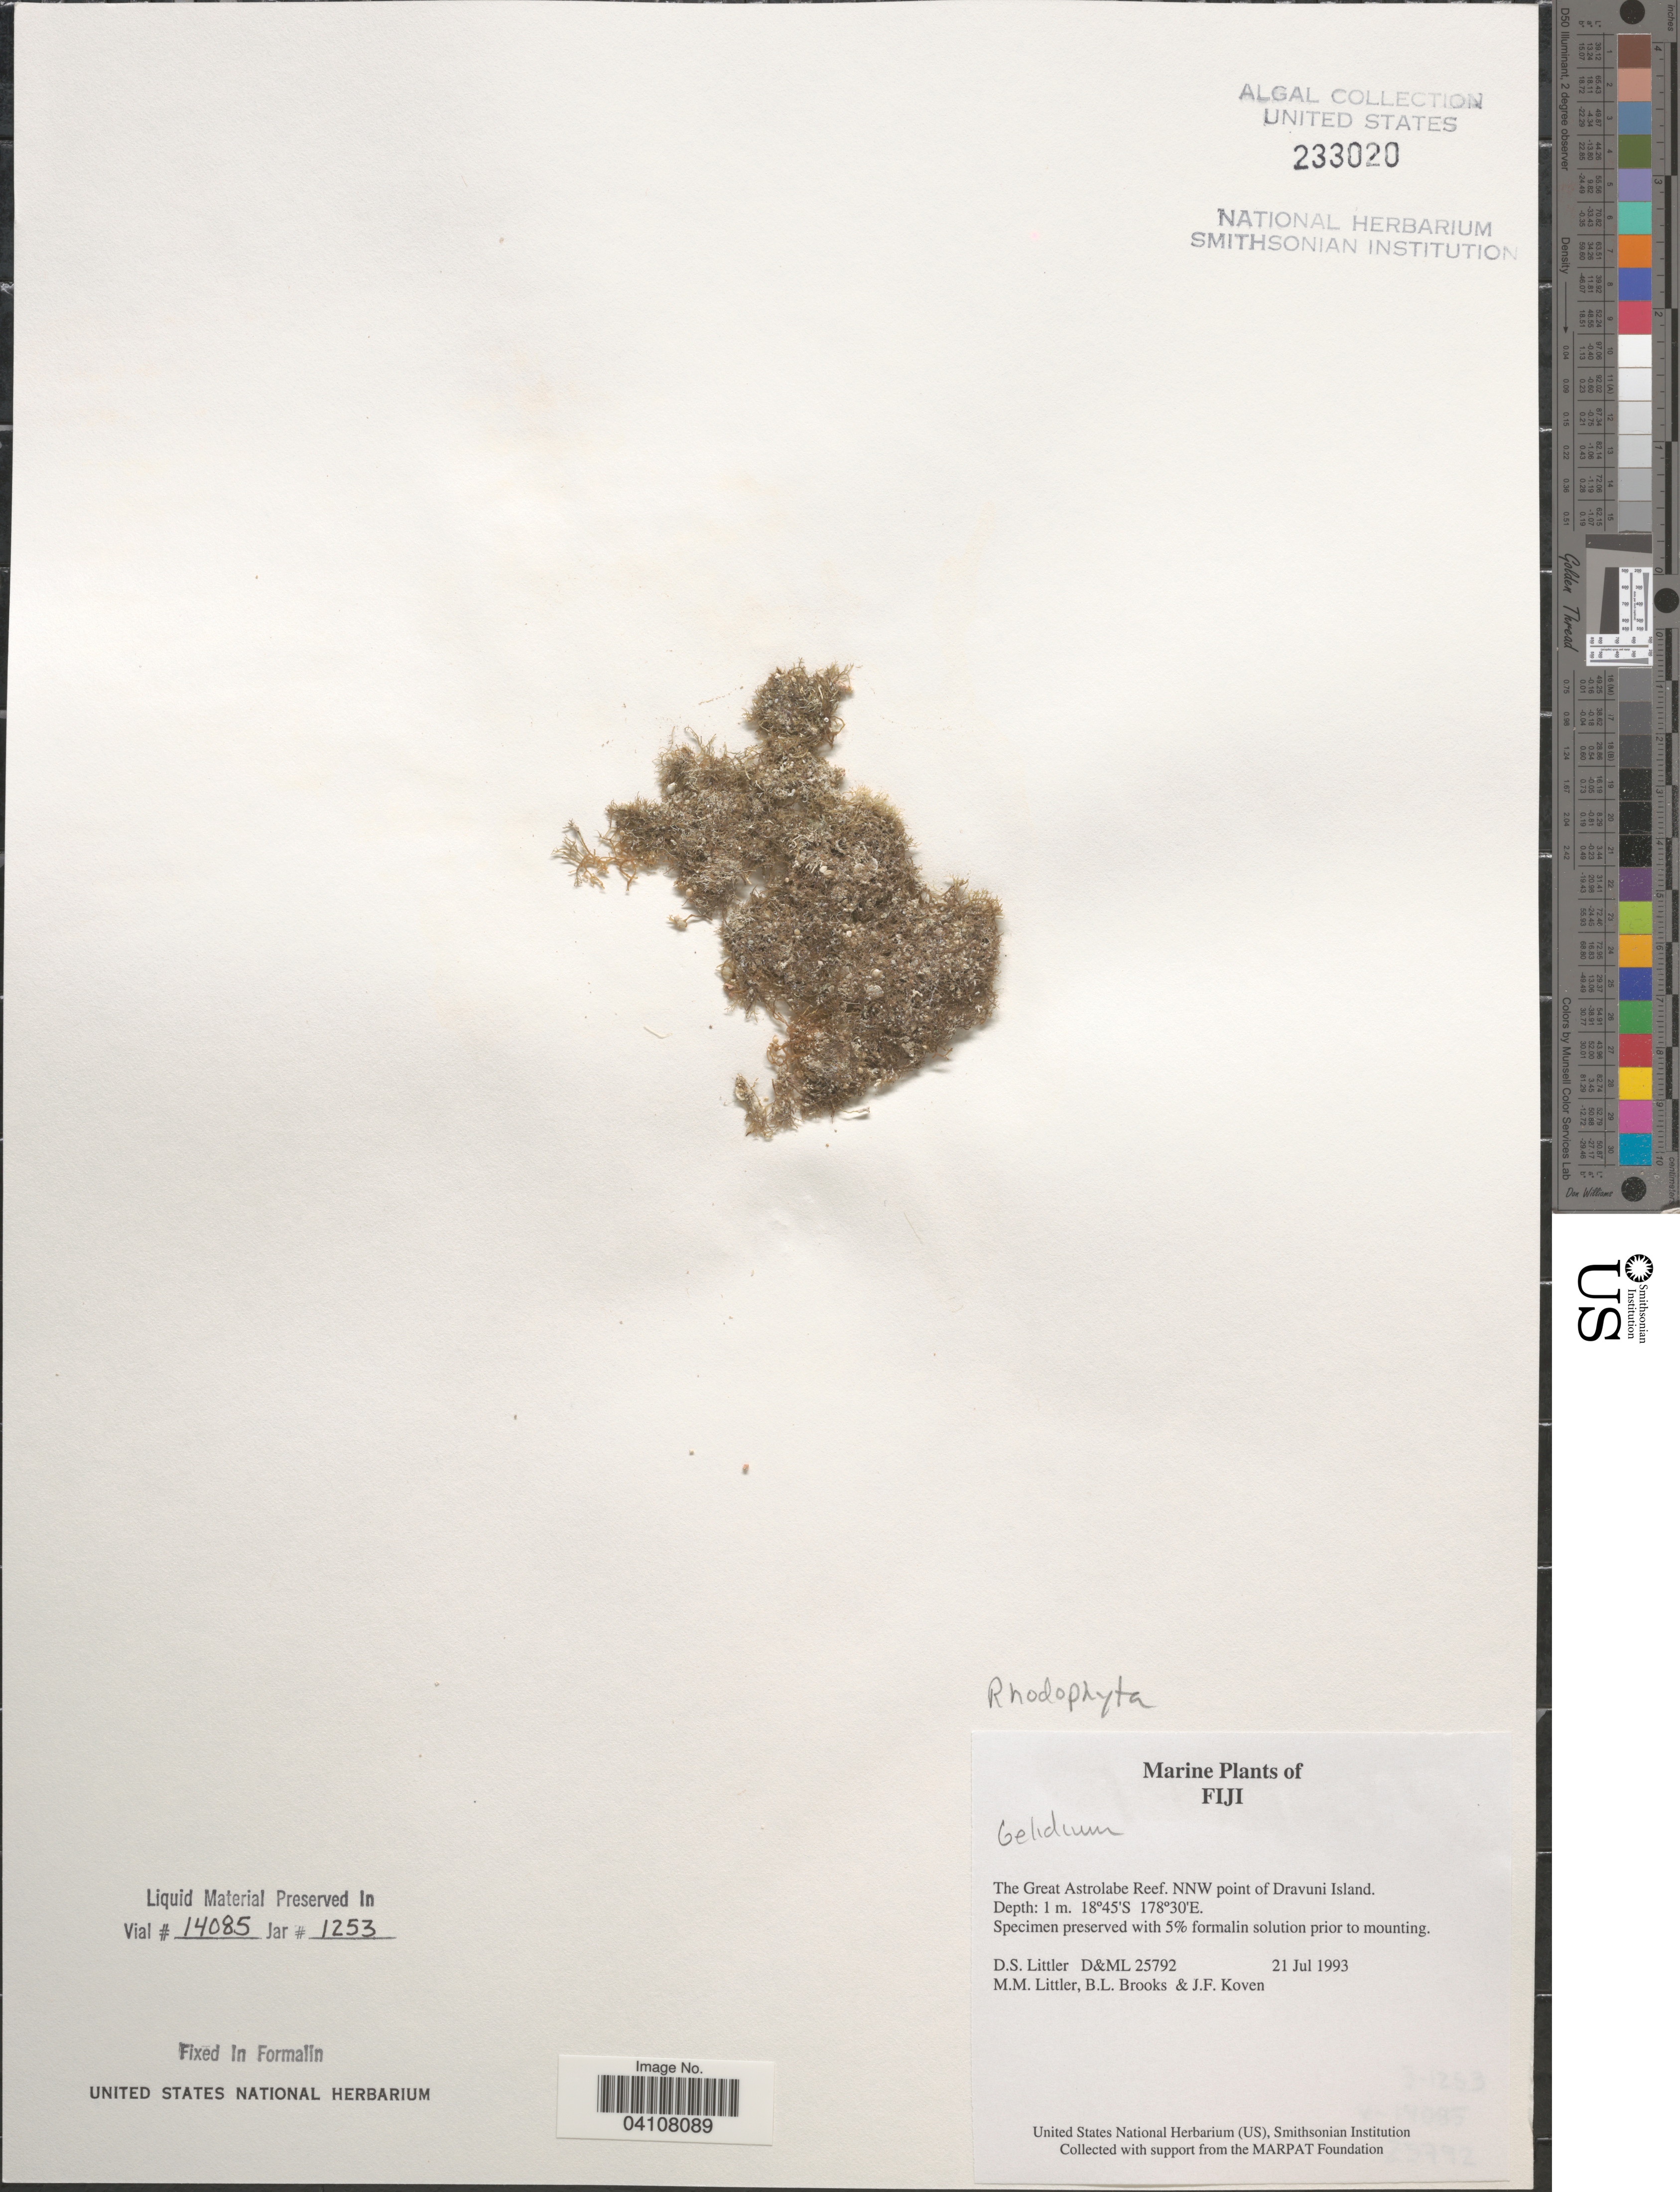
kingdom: Plantae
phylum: Rhodophyta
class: Florideophyceae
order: Gelidiales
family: Gelidiaceae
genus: Gelidium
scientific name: Gelidium sp.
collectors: D. S. Littler, B. Brooks & J. Koven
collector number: D&ML25792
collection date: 1993-07-21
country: Fiji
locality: The Great Astrolabe Reef. NNW point of Dravuni Island.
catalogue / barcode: US 233020